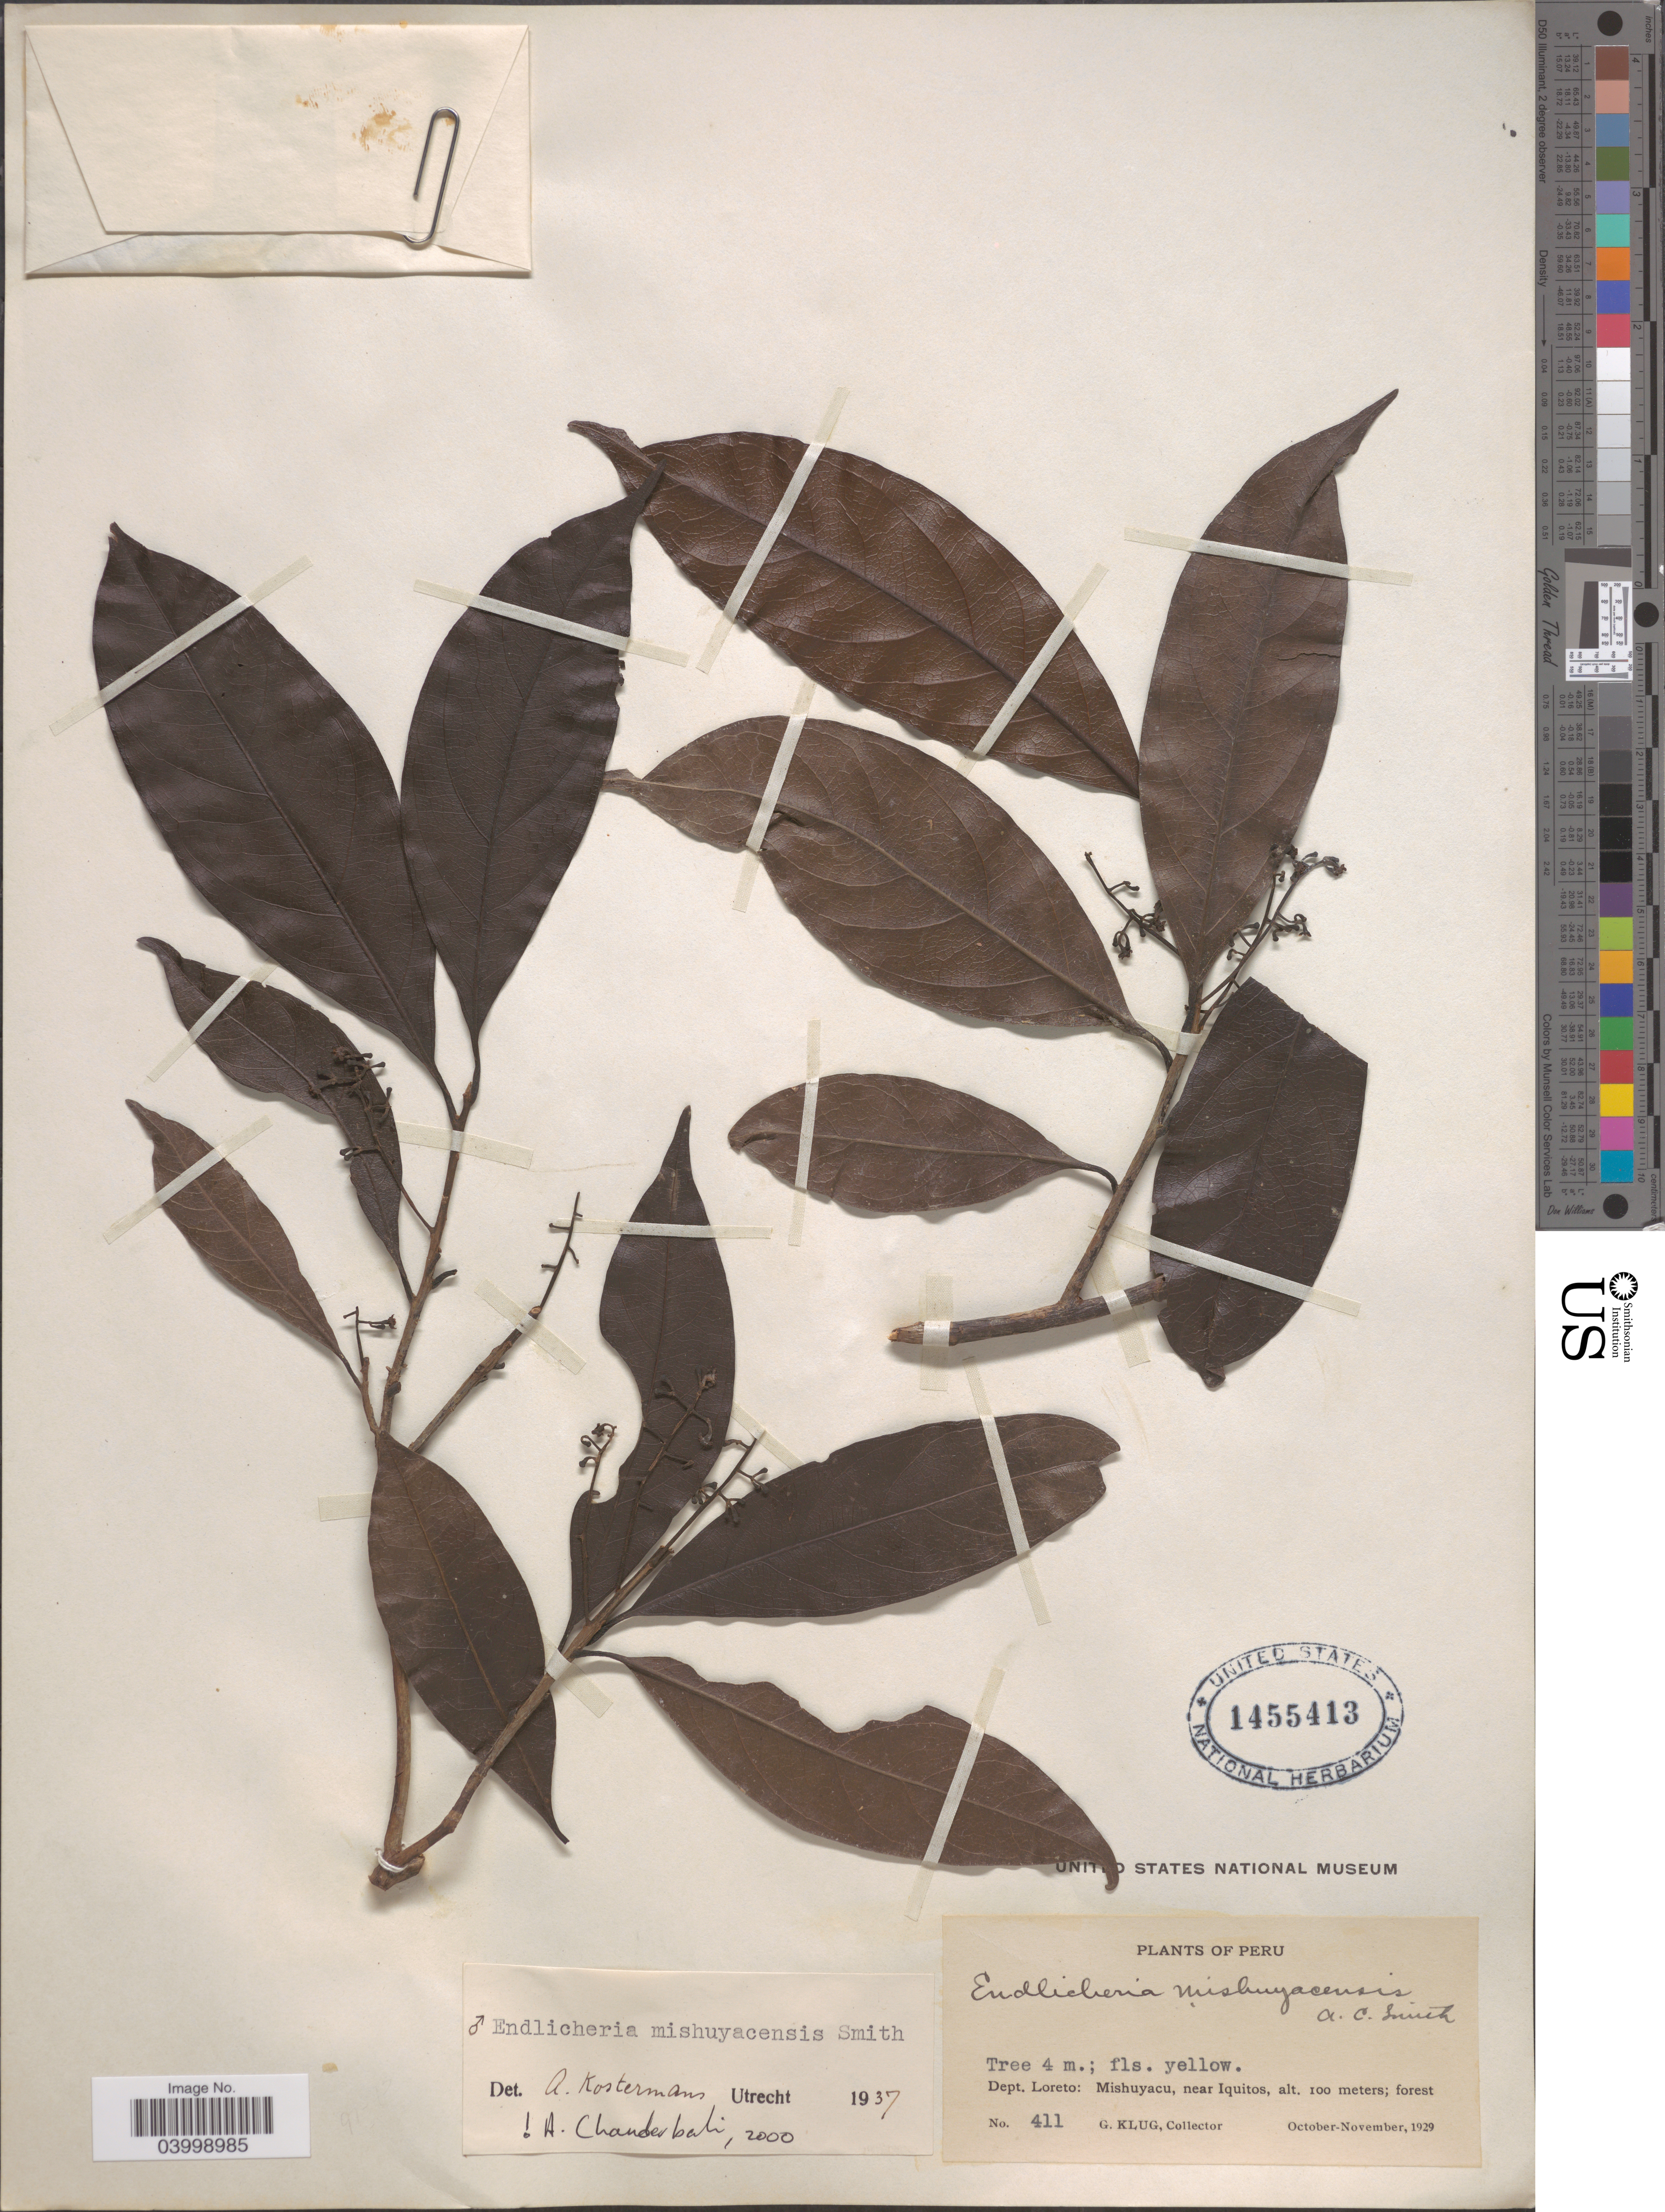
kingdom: Plantae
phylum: Tracheophyta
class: Magnoliopsida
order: Laurales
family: Lauraceae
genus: Endlicheria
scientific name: Endlicheria mishuyacensis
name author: A.C. Sm.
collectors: G. Klug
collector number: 411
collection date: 1929-10/1929-11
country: Peru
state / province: Loreto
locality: Dept. Loreto: Mishuyacu, near Iquitos.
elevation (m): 100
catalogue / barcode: US 1455413